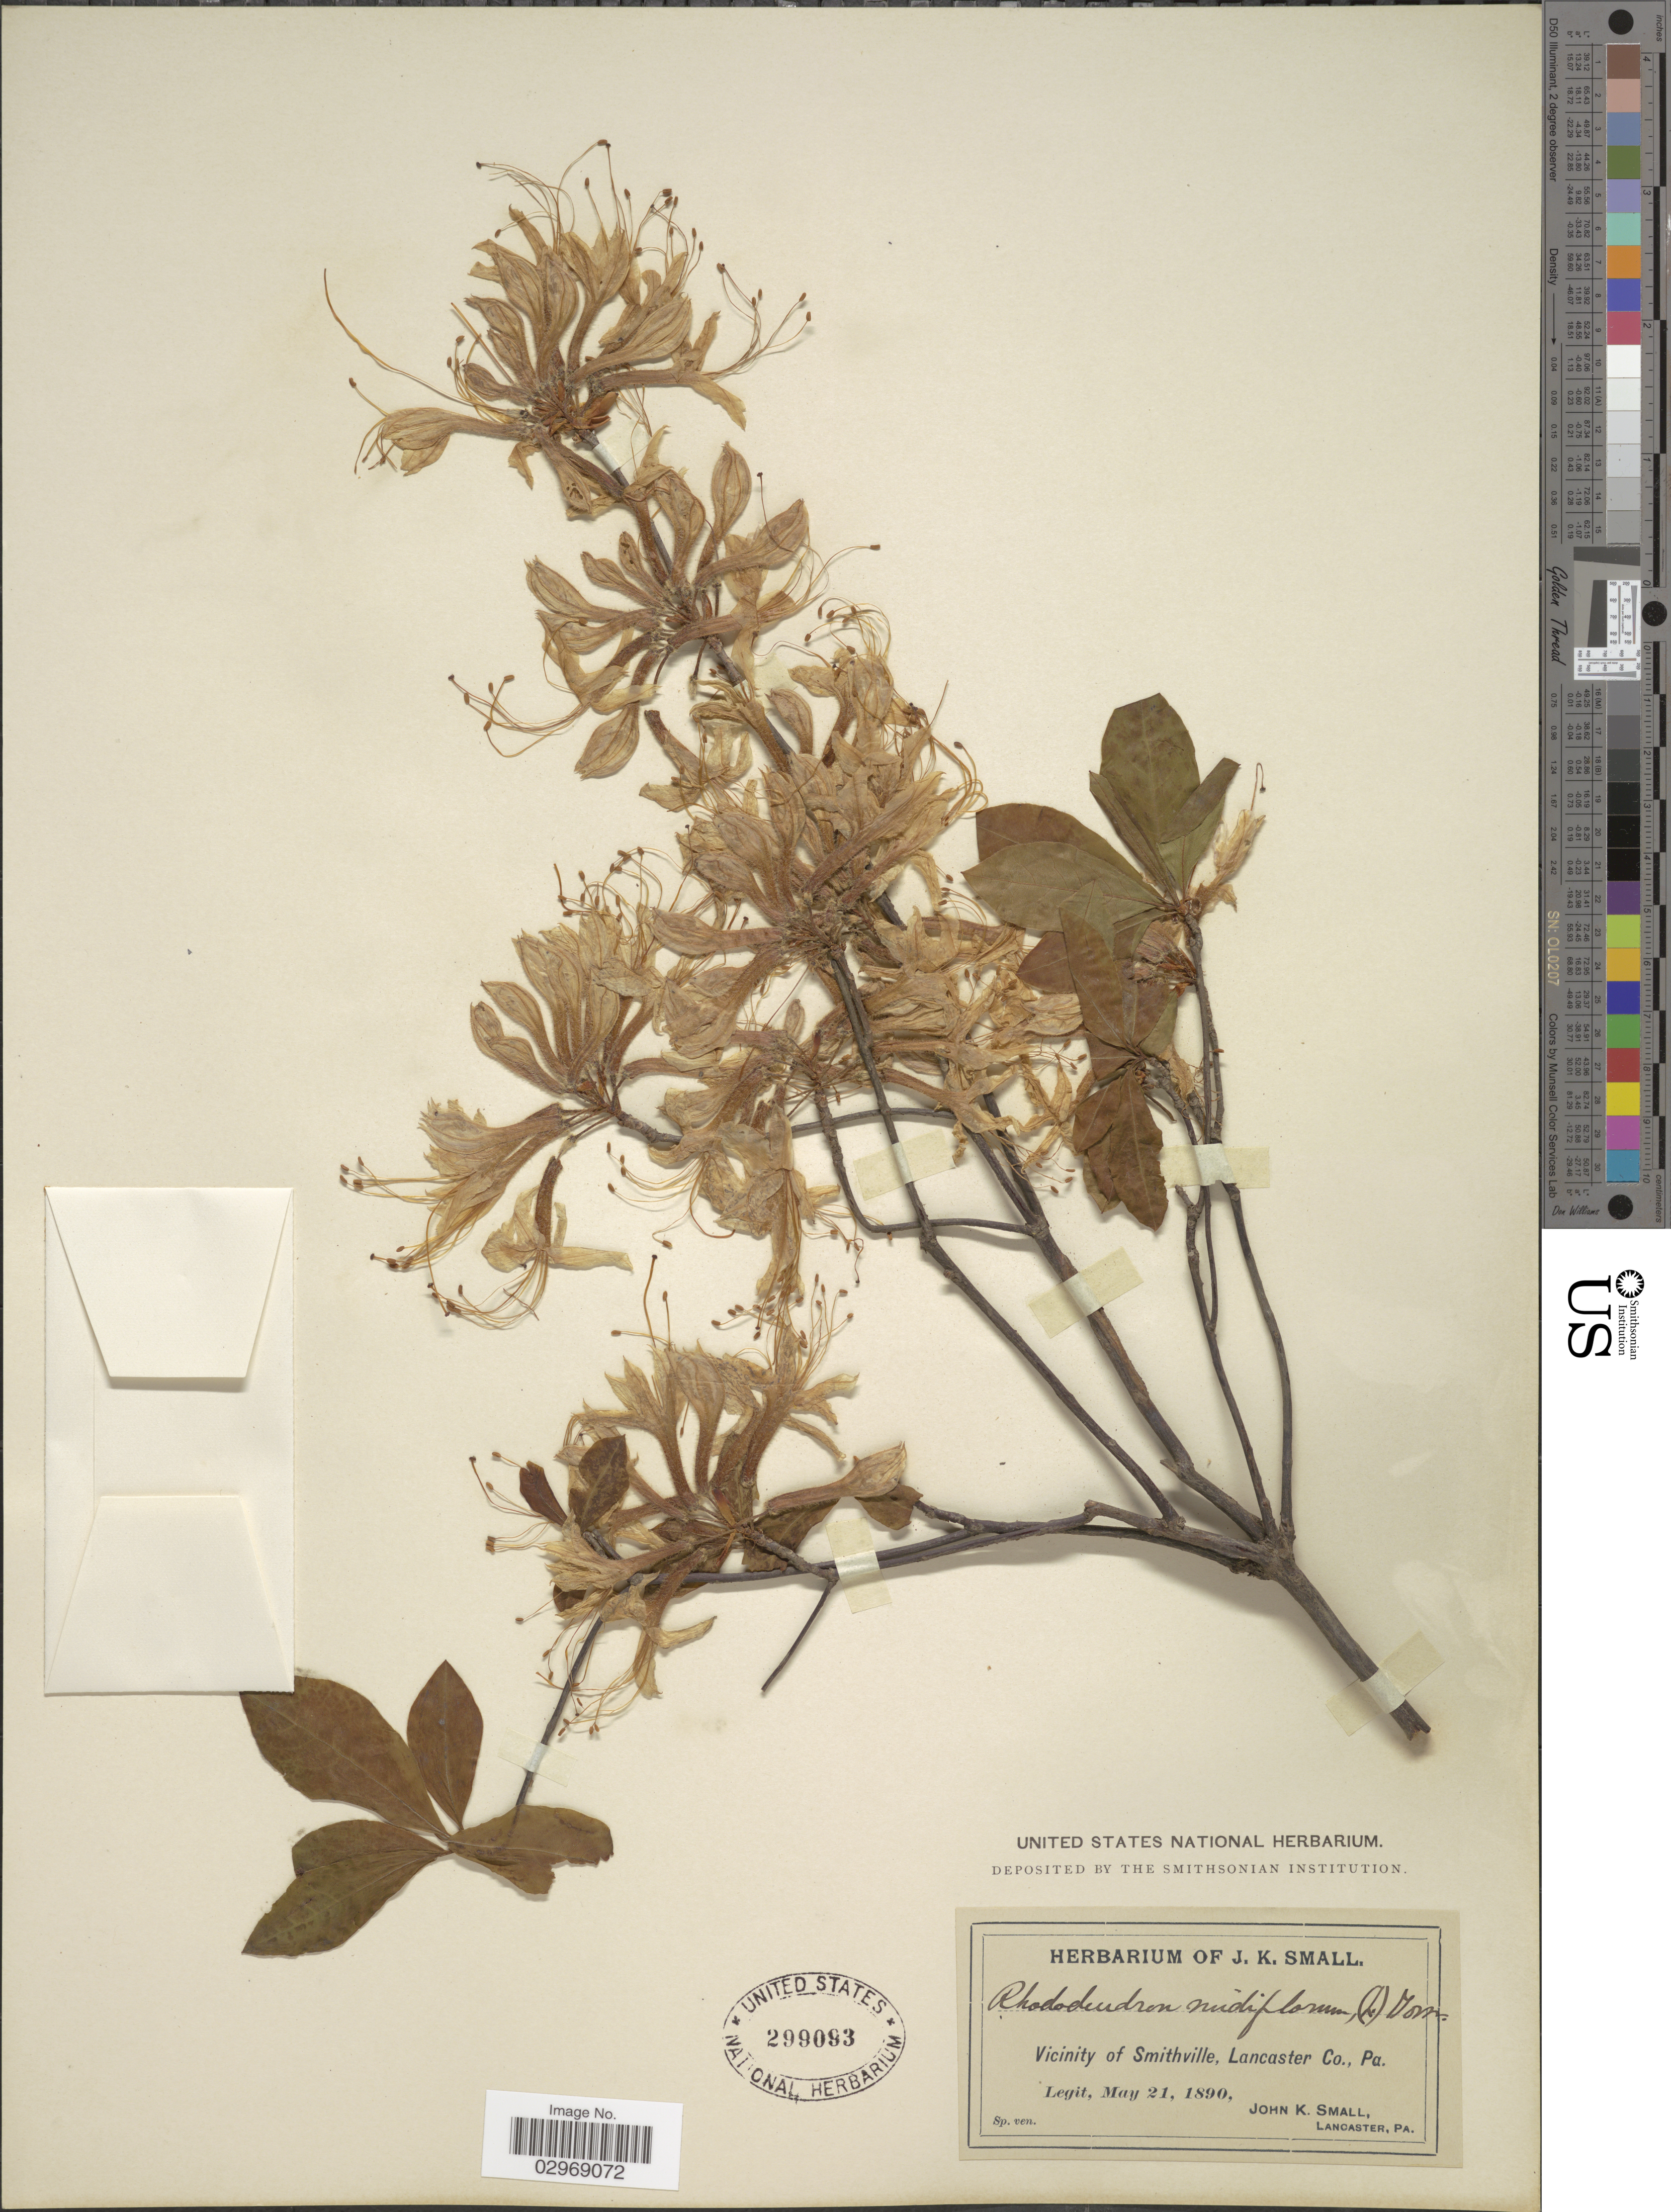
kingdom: Plantae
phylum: Tracheophyta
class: Magnoliopsida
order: Ericales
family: Ericaceae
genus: Rhododendron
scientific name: Rhododendron nudiflorum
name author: Torr.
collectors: J. K. Small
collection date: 1890-05-21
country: United States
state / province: Pennsylvania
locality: Vicinity of Smithville, Lancaster Co., Pa.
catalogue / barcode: US 299093